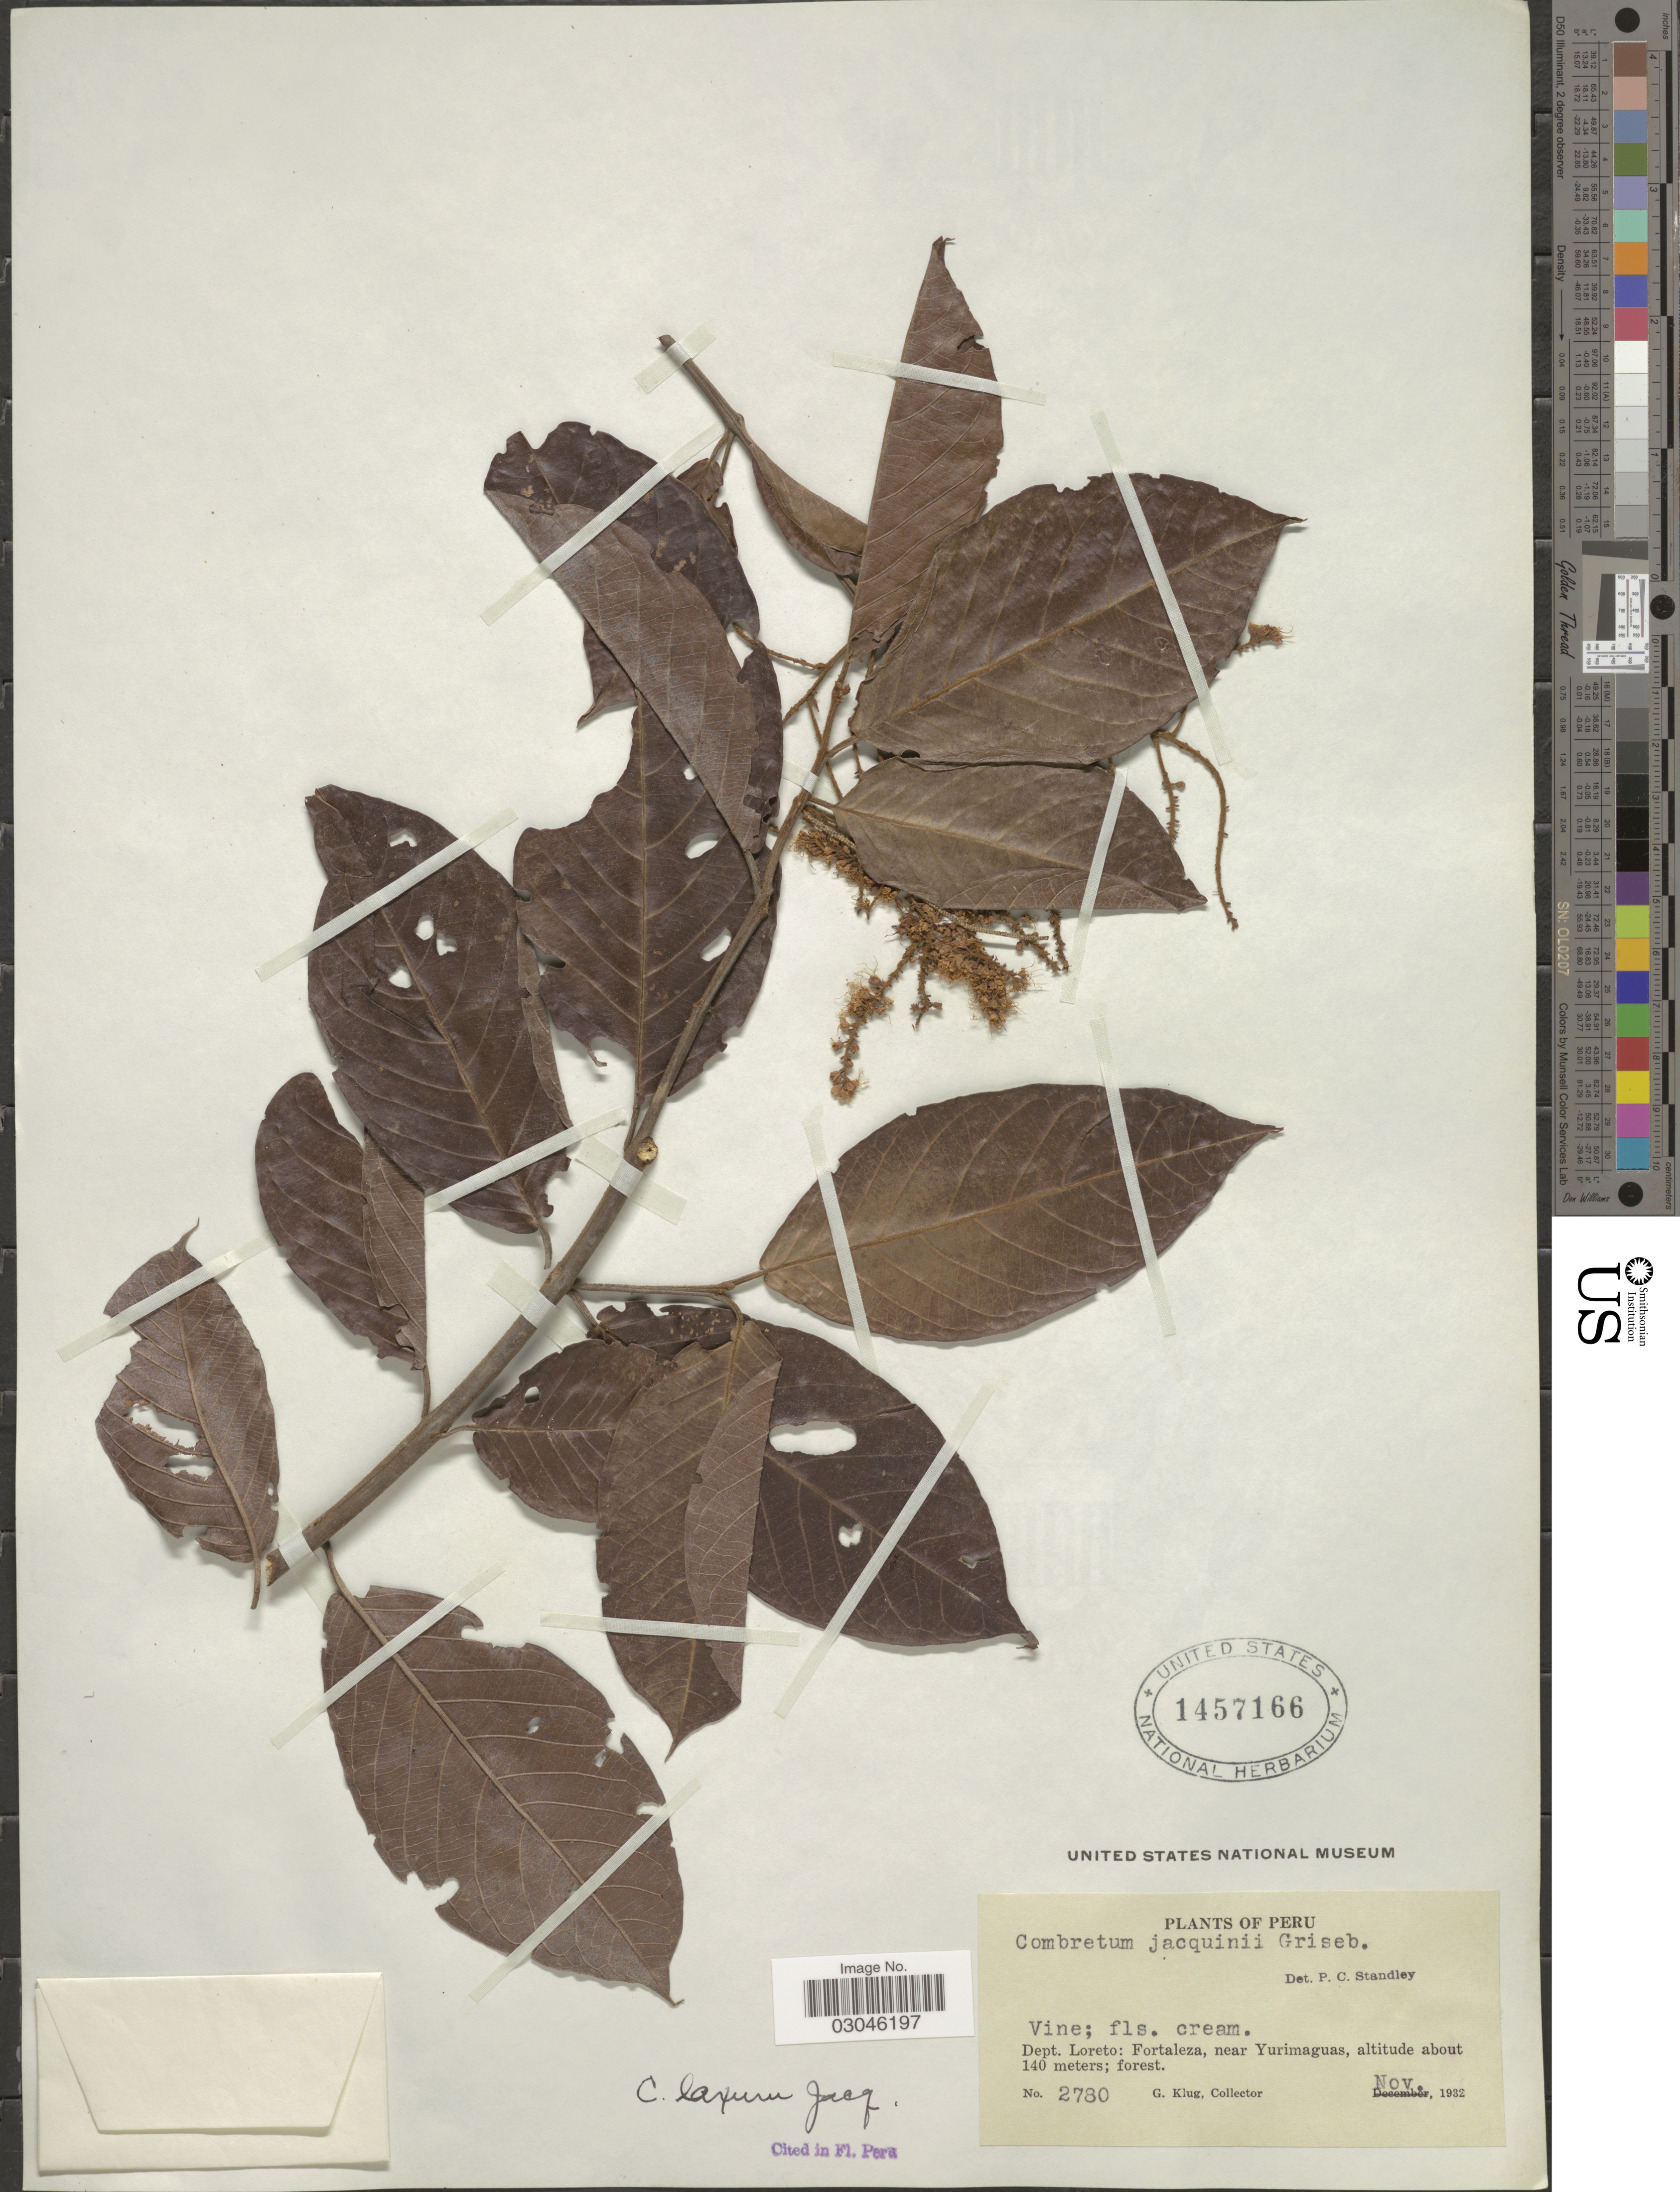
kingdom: Plantae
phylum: Tracheophyta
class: Magnoliopsida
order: Myrtales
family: Combretaceae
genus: Combretum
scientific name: Combretum laxum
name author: Jacq.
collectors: G. Klug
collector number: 2780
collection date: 1932-11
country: Peru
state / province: Loreto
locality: Dept. Loreto: Fortaleza, near Yurimaguas.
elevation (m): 140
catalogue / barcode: US 1457166